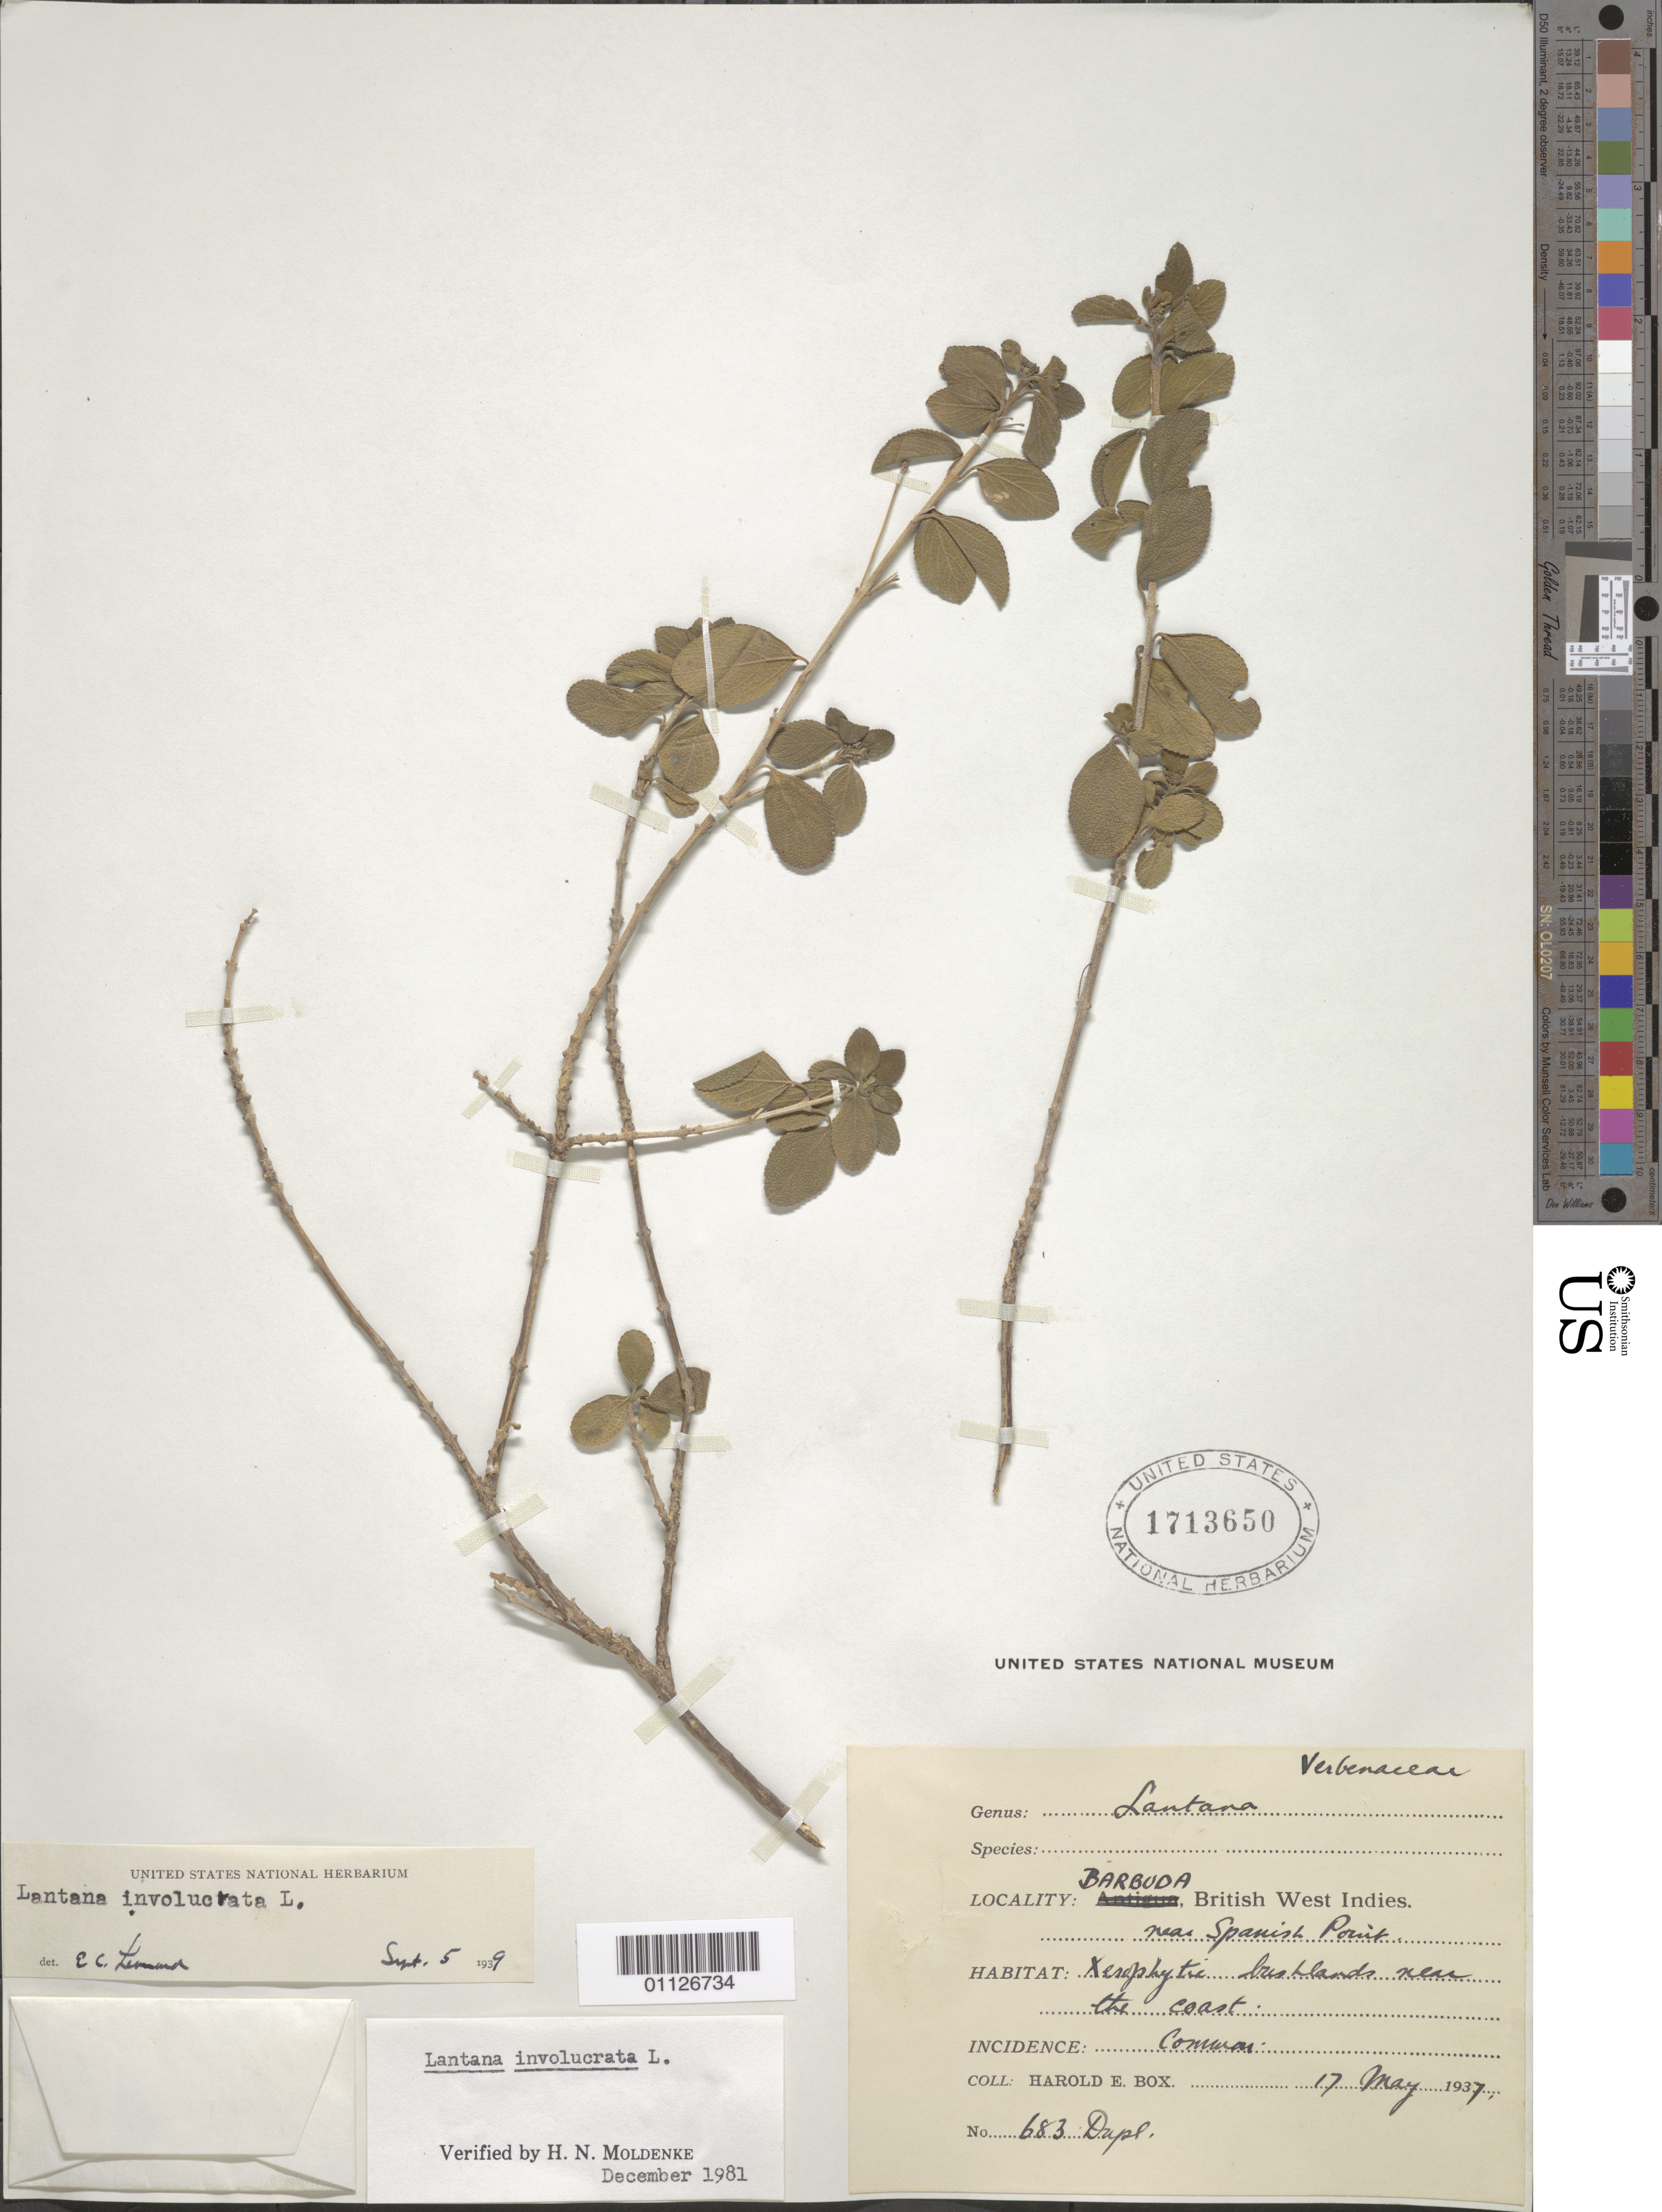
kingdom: Plantae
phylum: Tracheophyta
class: Magnoliopsida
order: Lamiales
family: Verbenaceae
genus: Lantana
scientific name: Lantana involucrata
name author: L.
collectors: H. E. Box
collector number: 683 Dupl.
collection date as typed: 17 May 1937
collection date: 1937-05-17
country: Antigua and Barbuda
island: Barbuda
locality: Near Spanish Point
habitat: xerophytic bushlands near the coast | common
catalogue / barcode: US 1713650